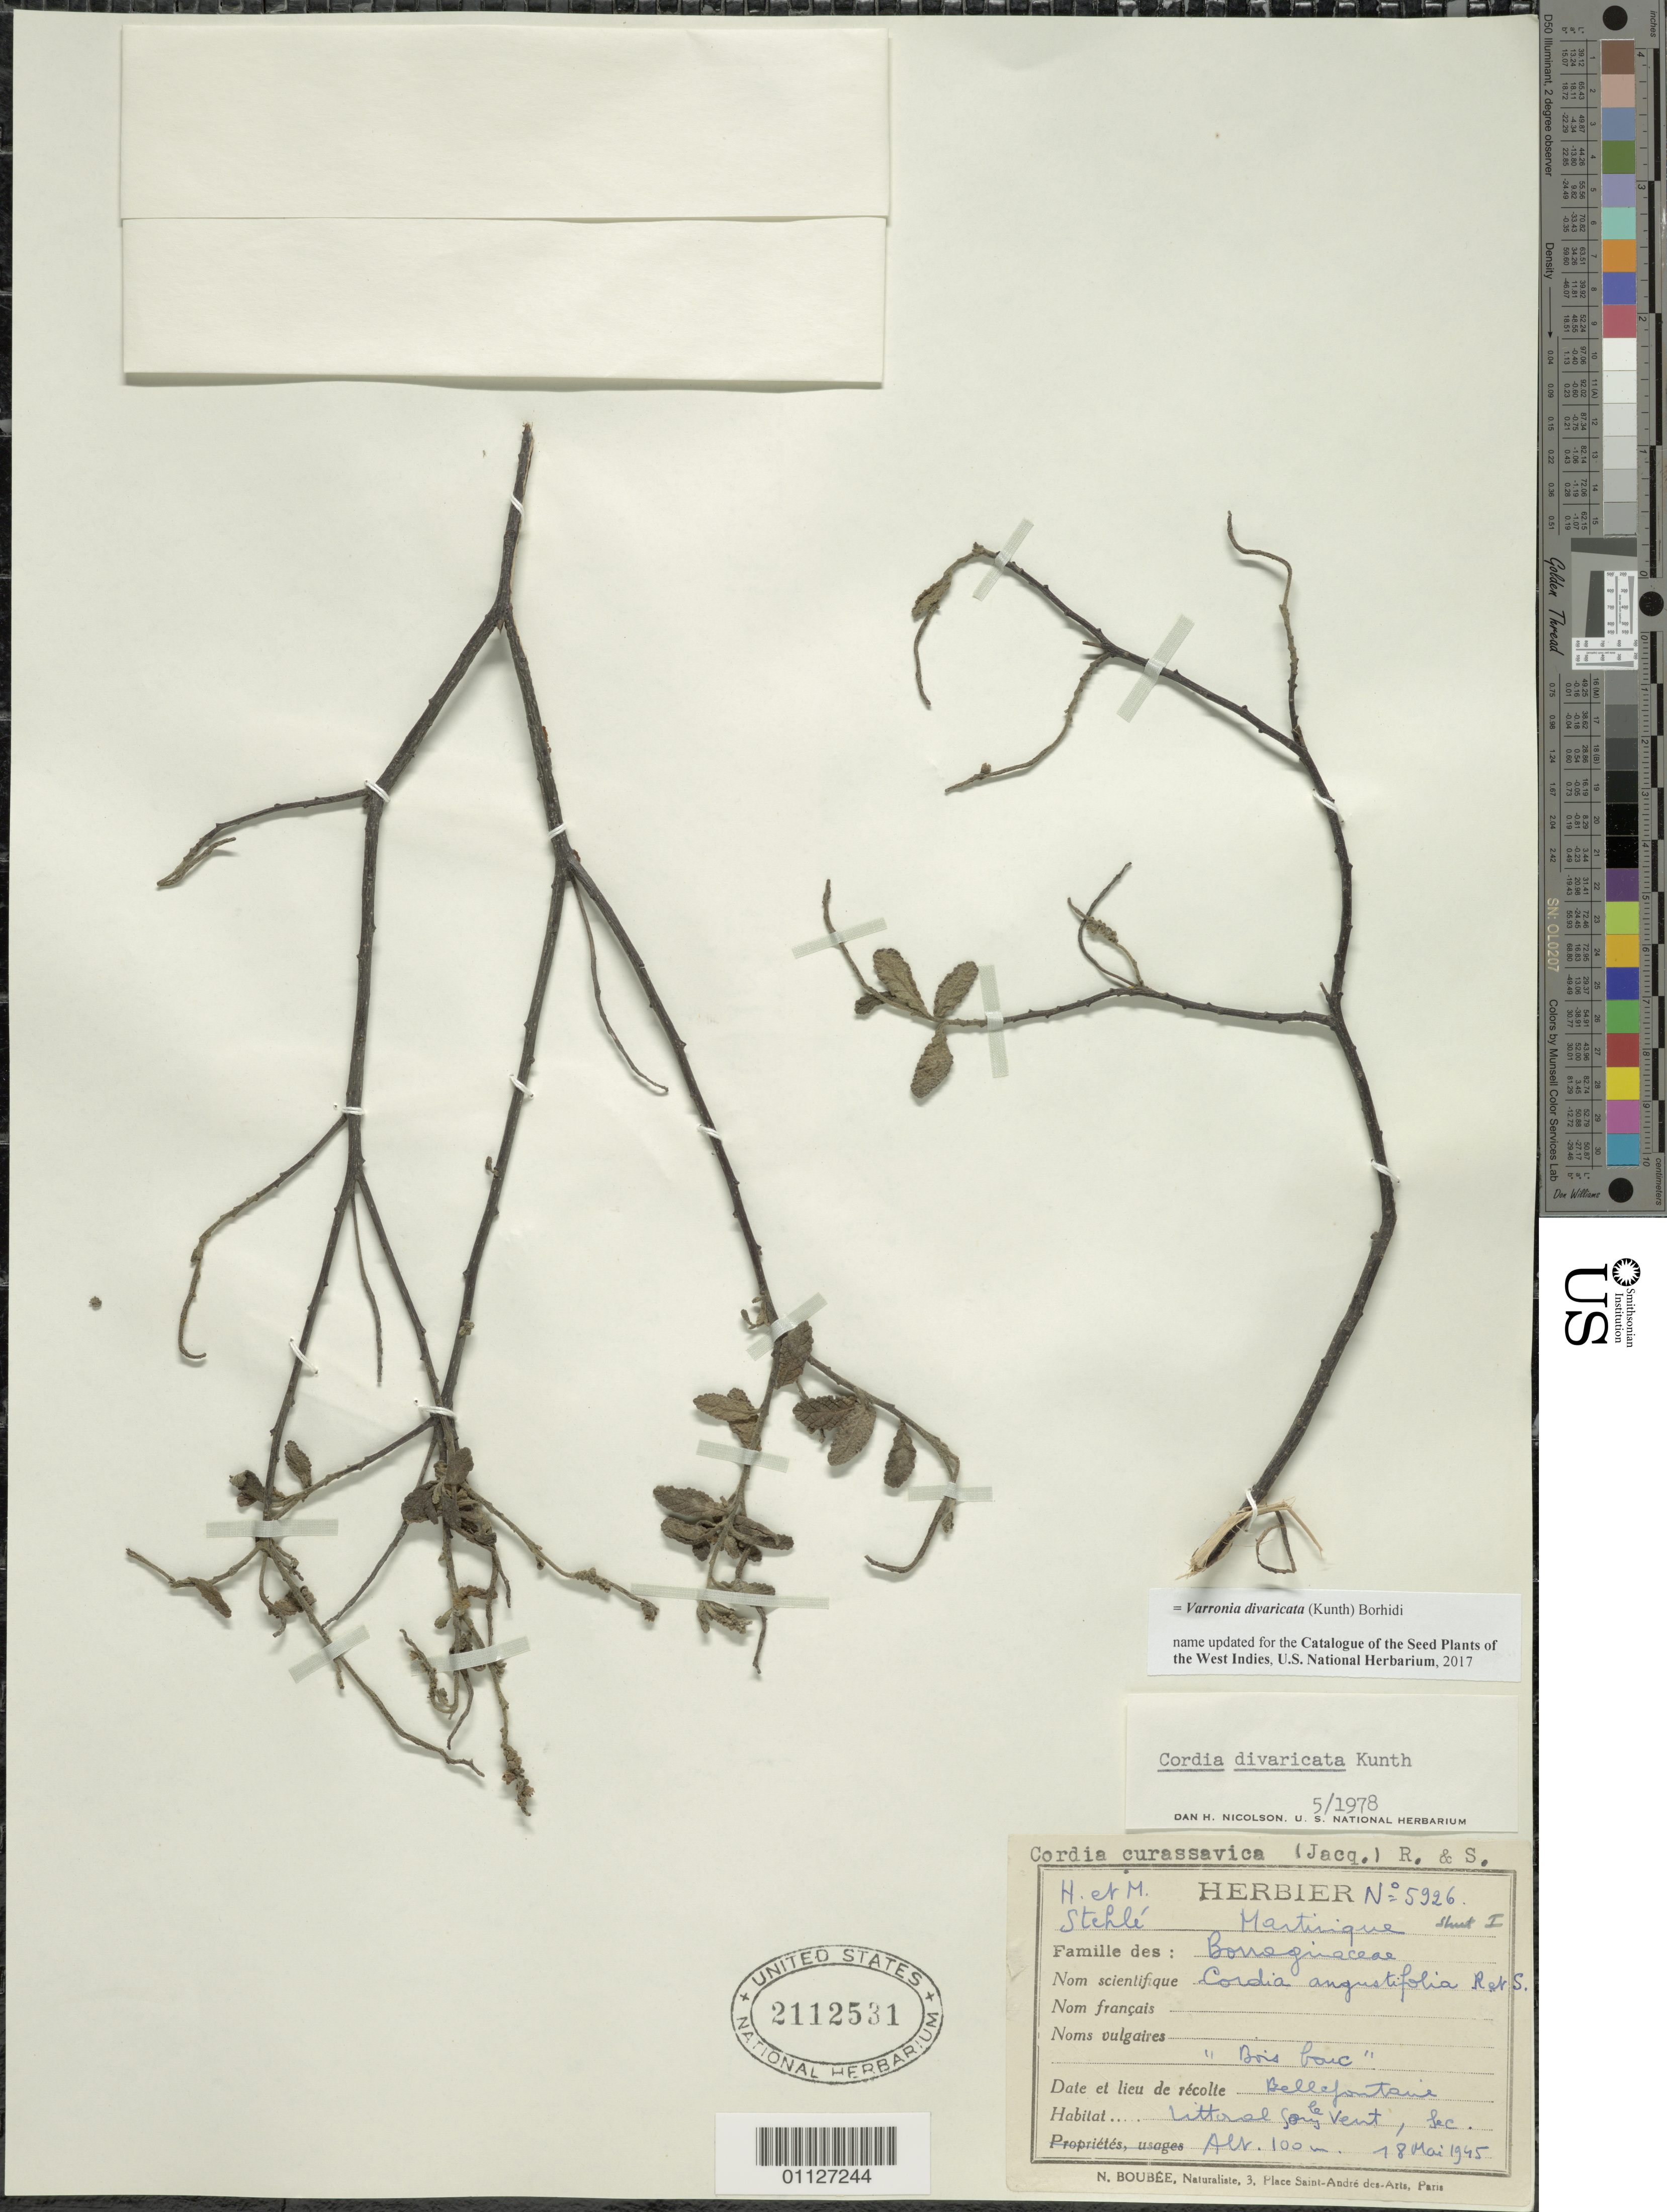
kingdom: Plantae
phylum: Tracheophyta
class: Magnoliopsida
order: Boraginales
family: Cordiaceae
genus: Varronia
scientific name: Varronia divaricata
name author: (Kunth) Borhidi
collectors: H. Stehlé & M. Stehlé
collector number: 5926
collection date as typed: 18 May 1945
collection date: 1945-05-18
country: Martinique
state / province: Saint-Pierre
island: Martinique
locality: Bellefontaine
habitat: Littoral sous le vent, sec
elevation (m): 100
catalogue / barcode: US 2112531